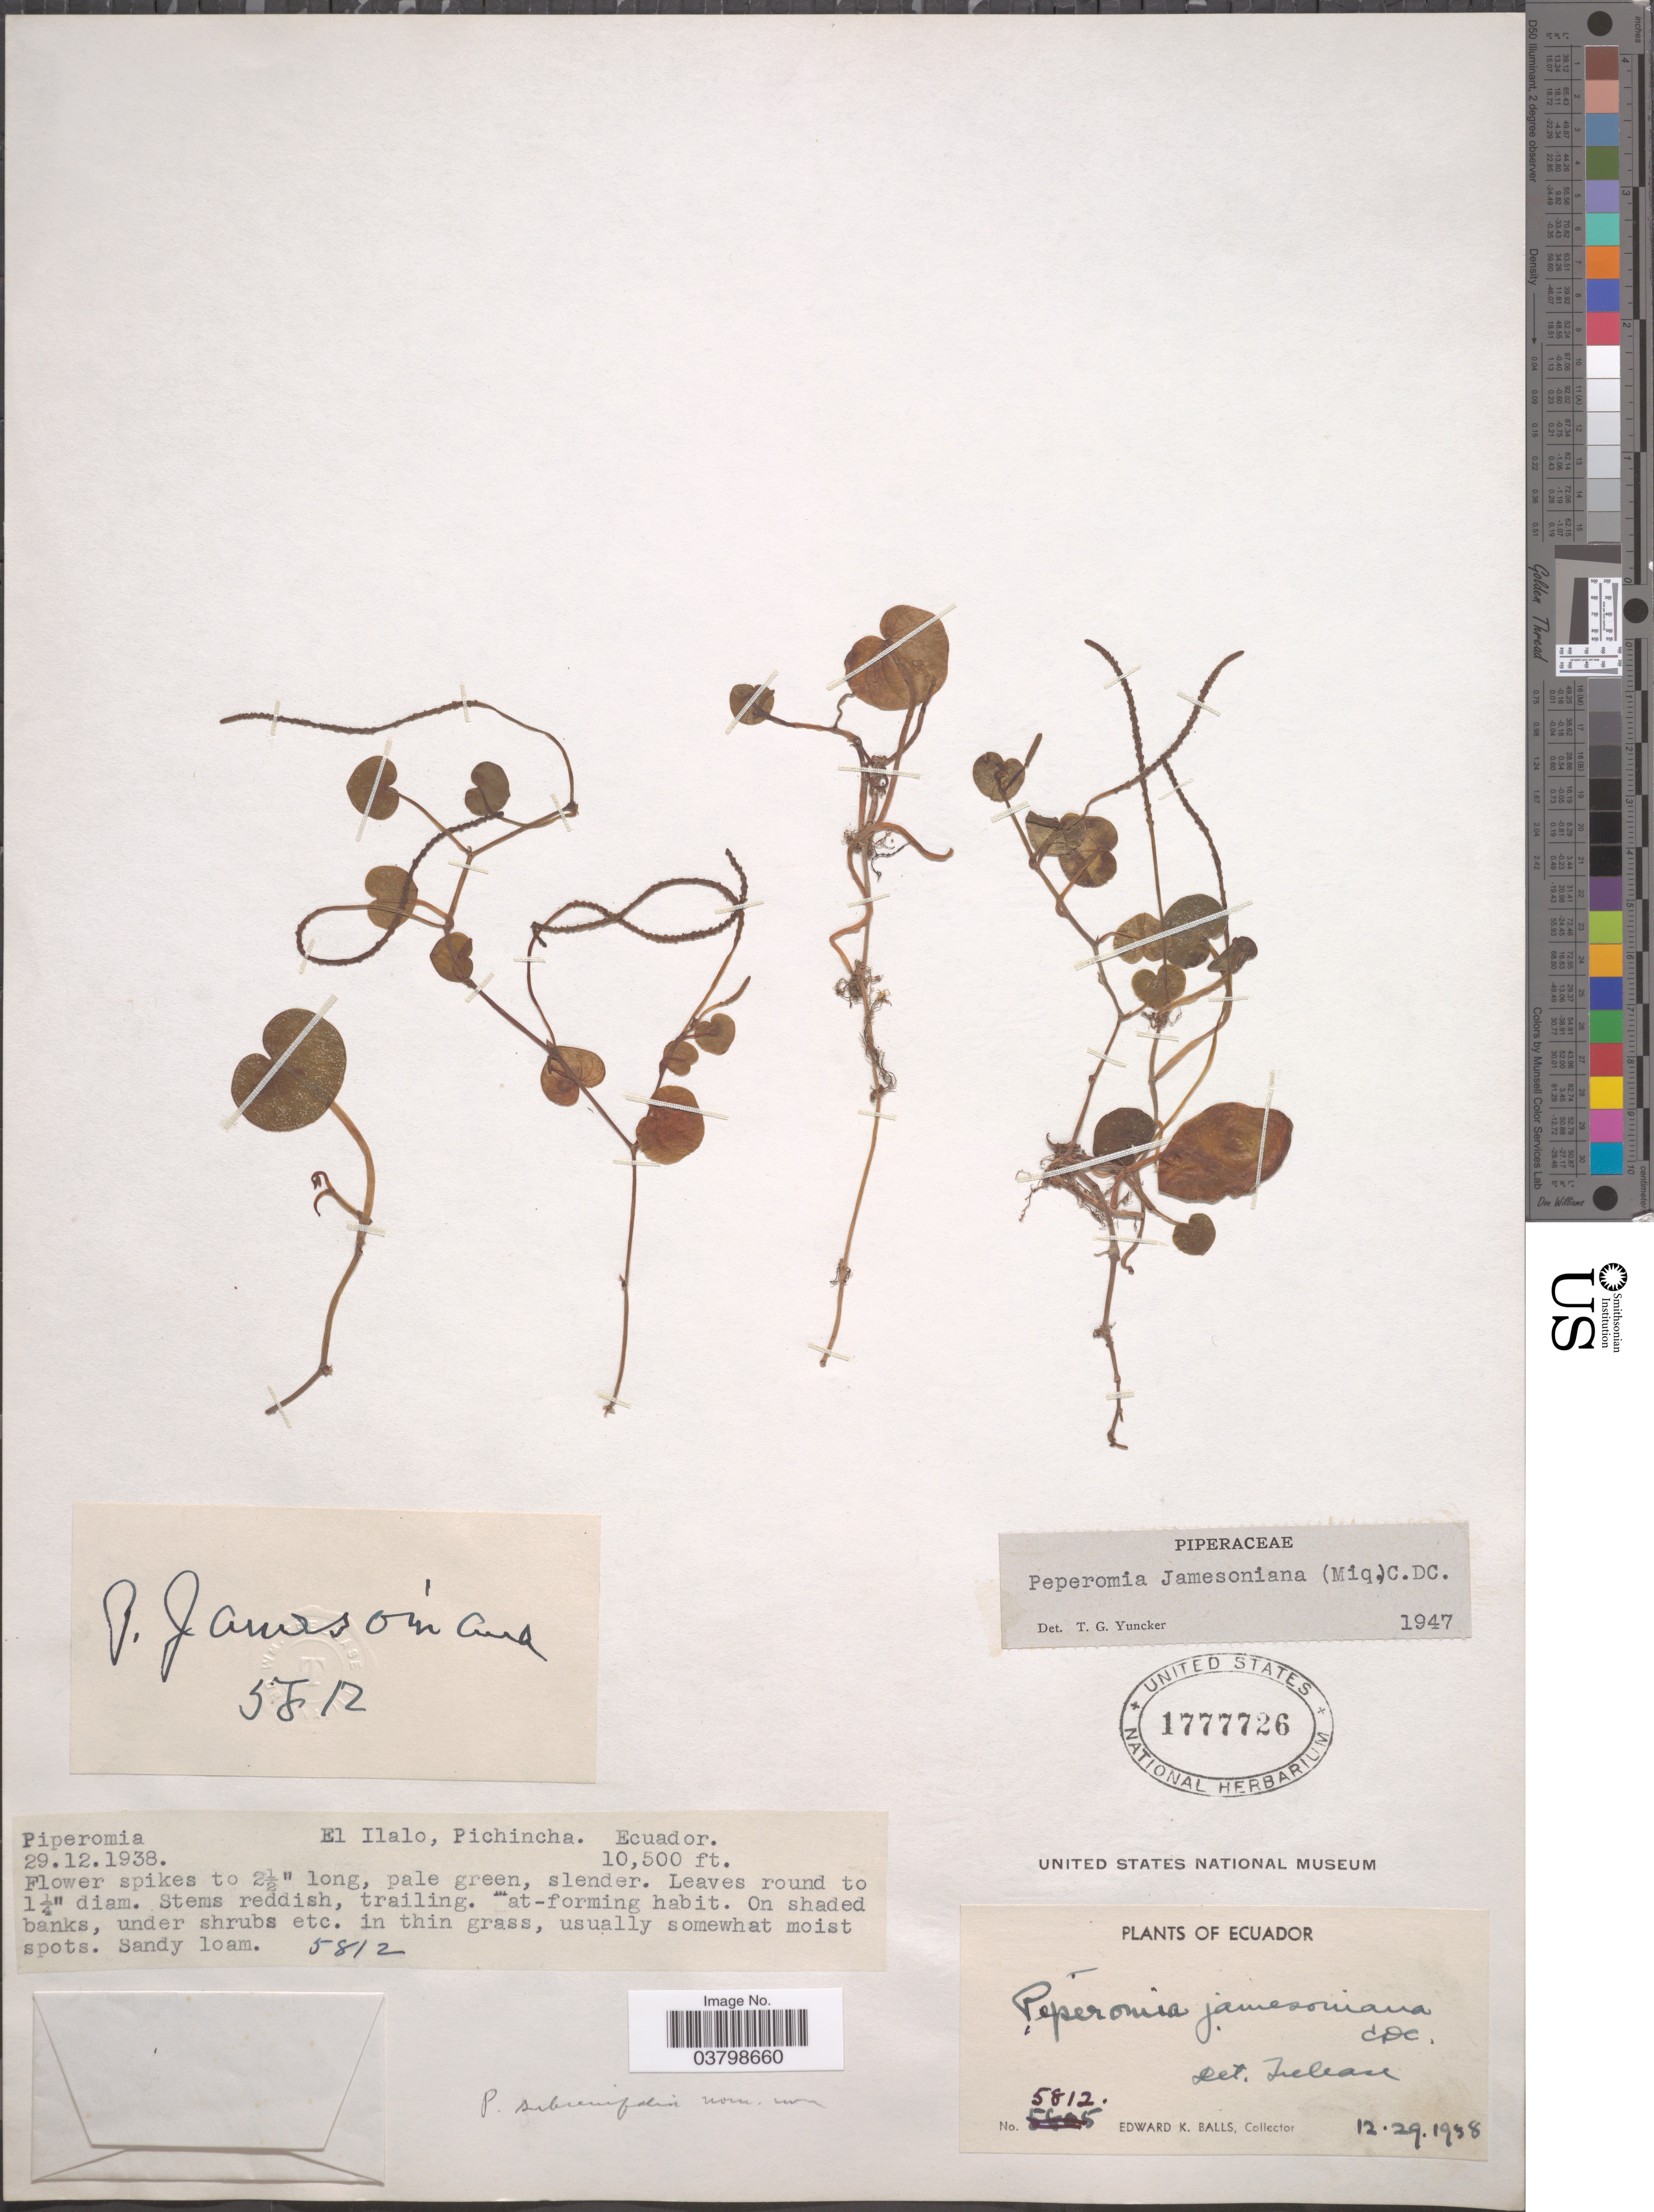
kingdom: Plantae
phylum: Tracheophyta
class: Magnoliopsida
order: Piperales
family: Piperaceae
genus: Peperomia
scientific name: Peperomia subrenifolia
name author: Trel. & Yunck.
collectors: E. K. Balls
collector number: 5812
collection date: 1938-12-29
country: Ecuador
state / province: Pichincha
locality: El Ilalo.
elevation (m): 3200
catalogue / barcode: US 1777726